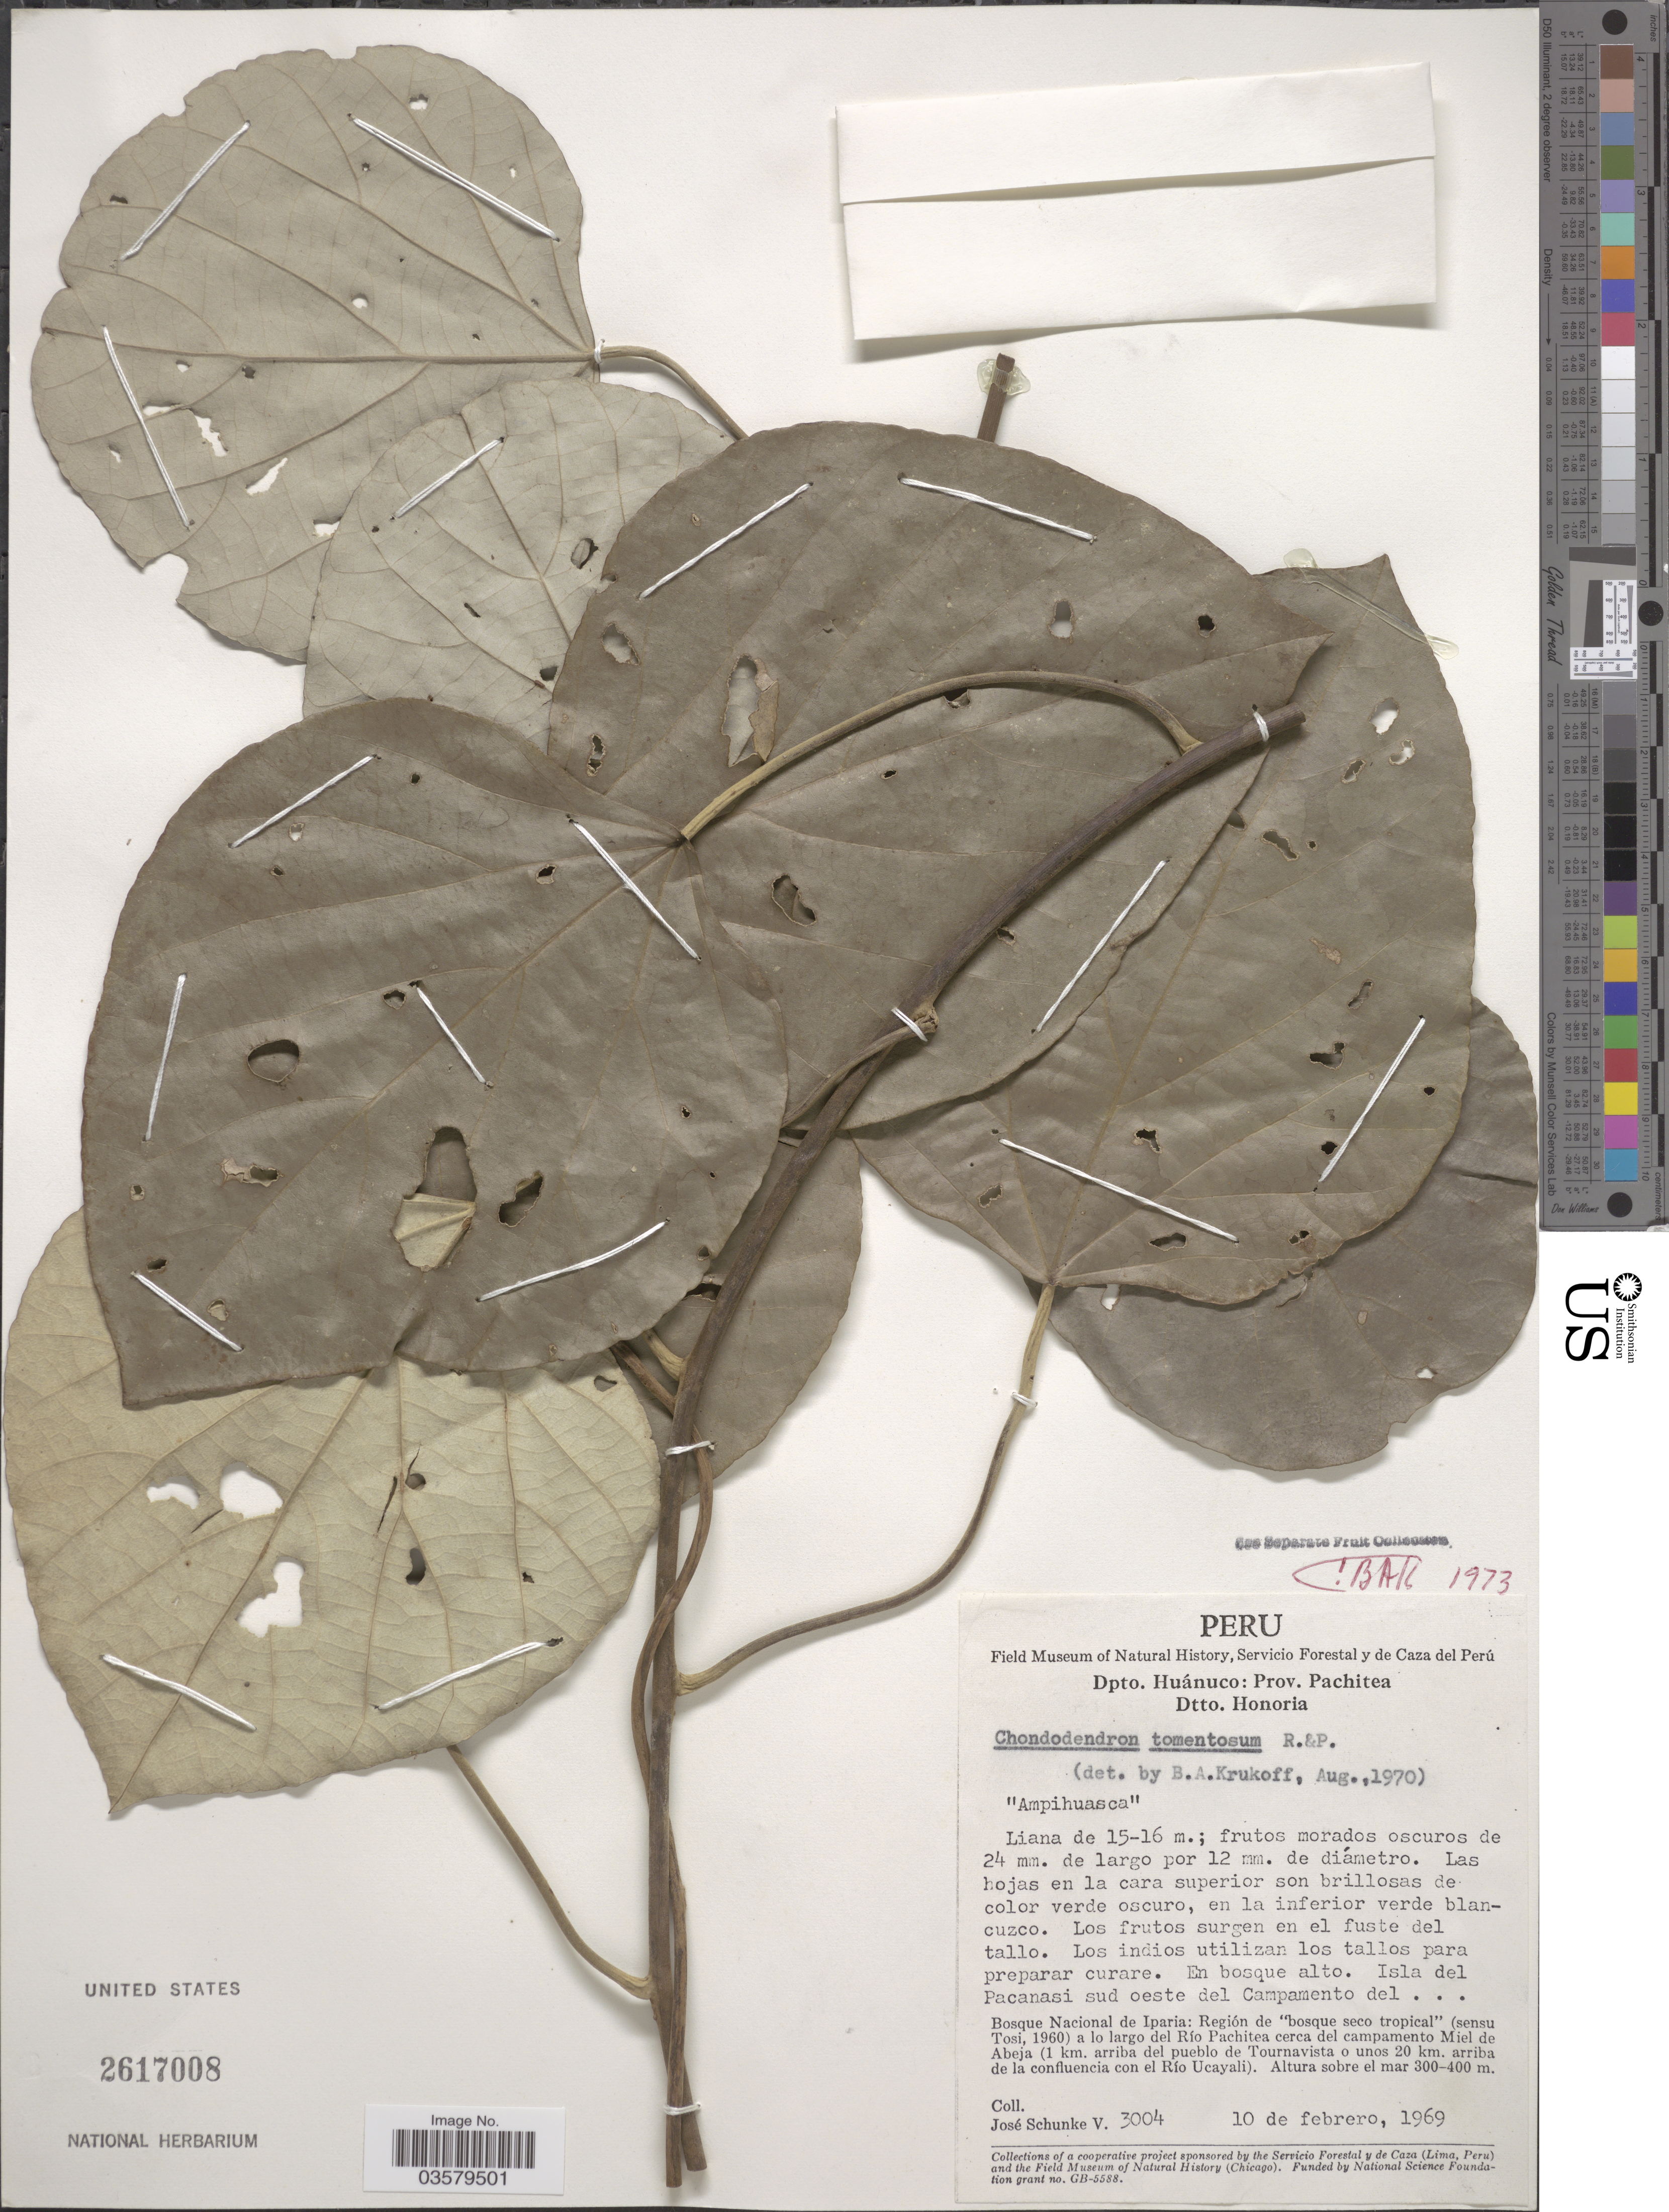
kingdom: Plantae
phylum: Tracheophyta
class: Magnoliopsida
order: Ranunculales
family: Menispermaceae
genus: Chondrodendron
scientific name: Chondrodendron tomentosum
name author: Ruiz & Pav.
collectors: J. Schunke Vigo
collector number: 3004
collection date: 1969-02-10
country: Peru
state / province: Huánuco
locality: Dpto. Huánuco: Prov. Pachitea. Dtto. Honoria. Isla del Pacanasi sud oeste del Campamento del Bosque Nacional de Iparia: Región de "bosque seco tropical" a lo largo del Río Pachitea cerca del campamento Miel de Abeja (1 km. arriba del pueblo de Tournavista o unos 20 km. arriba de la confluencia con el Río Ucayali).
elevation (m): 300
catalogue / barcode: US 2617008